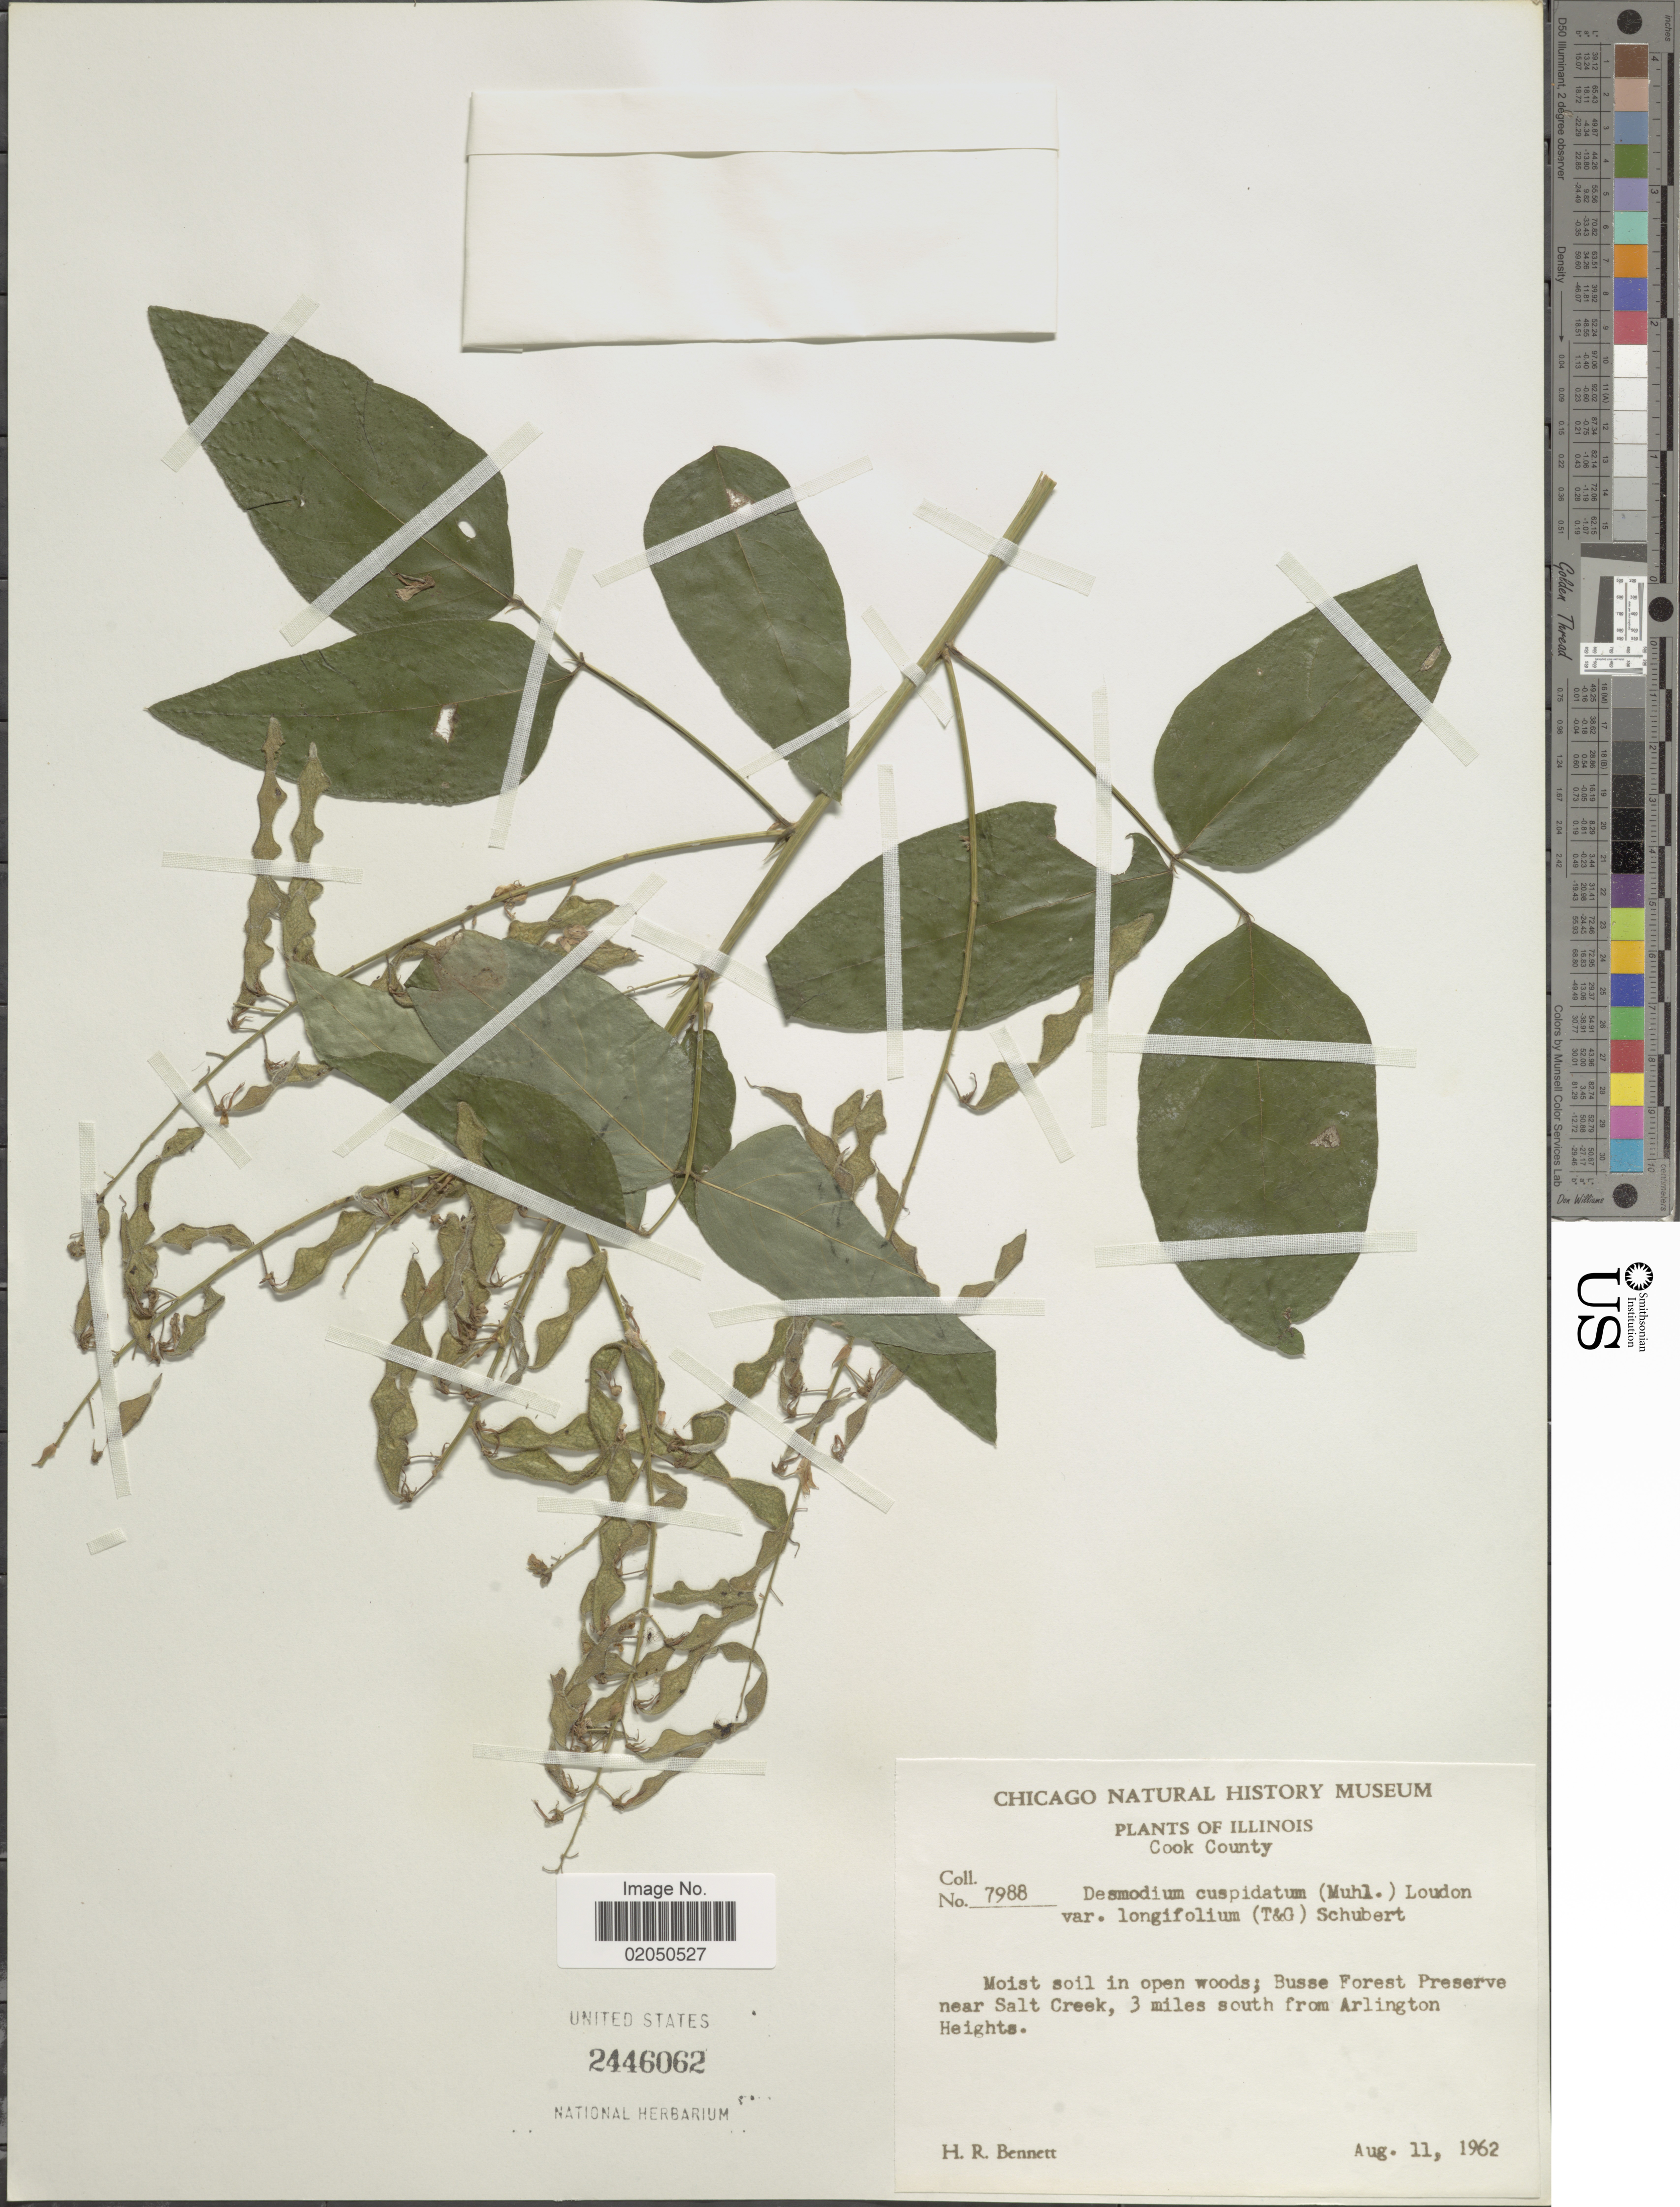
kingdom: Plantae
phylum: Tracheophyta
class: Magnoliopsida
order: Fabales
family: Fabaceae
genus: Desmodium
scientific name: Desmodium cuspidatum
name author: (Muhl. ex Willd.) Loudon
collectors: H. R. Bennett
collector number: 7988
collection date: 1962-08-11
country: United States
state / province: Illinois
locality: Cook County, Busse Forest Preserve near Salt Creek, 3 miles south from Arlington Heights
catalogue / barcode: US 2446062